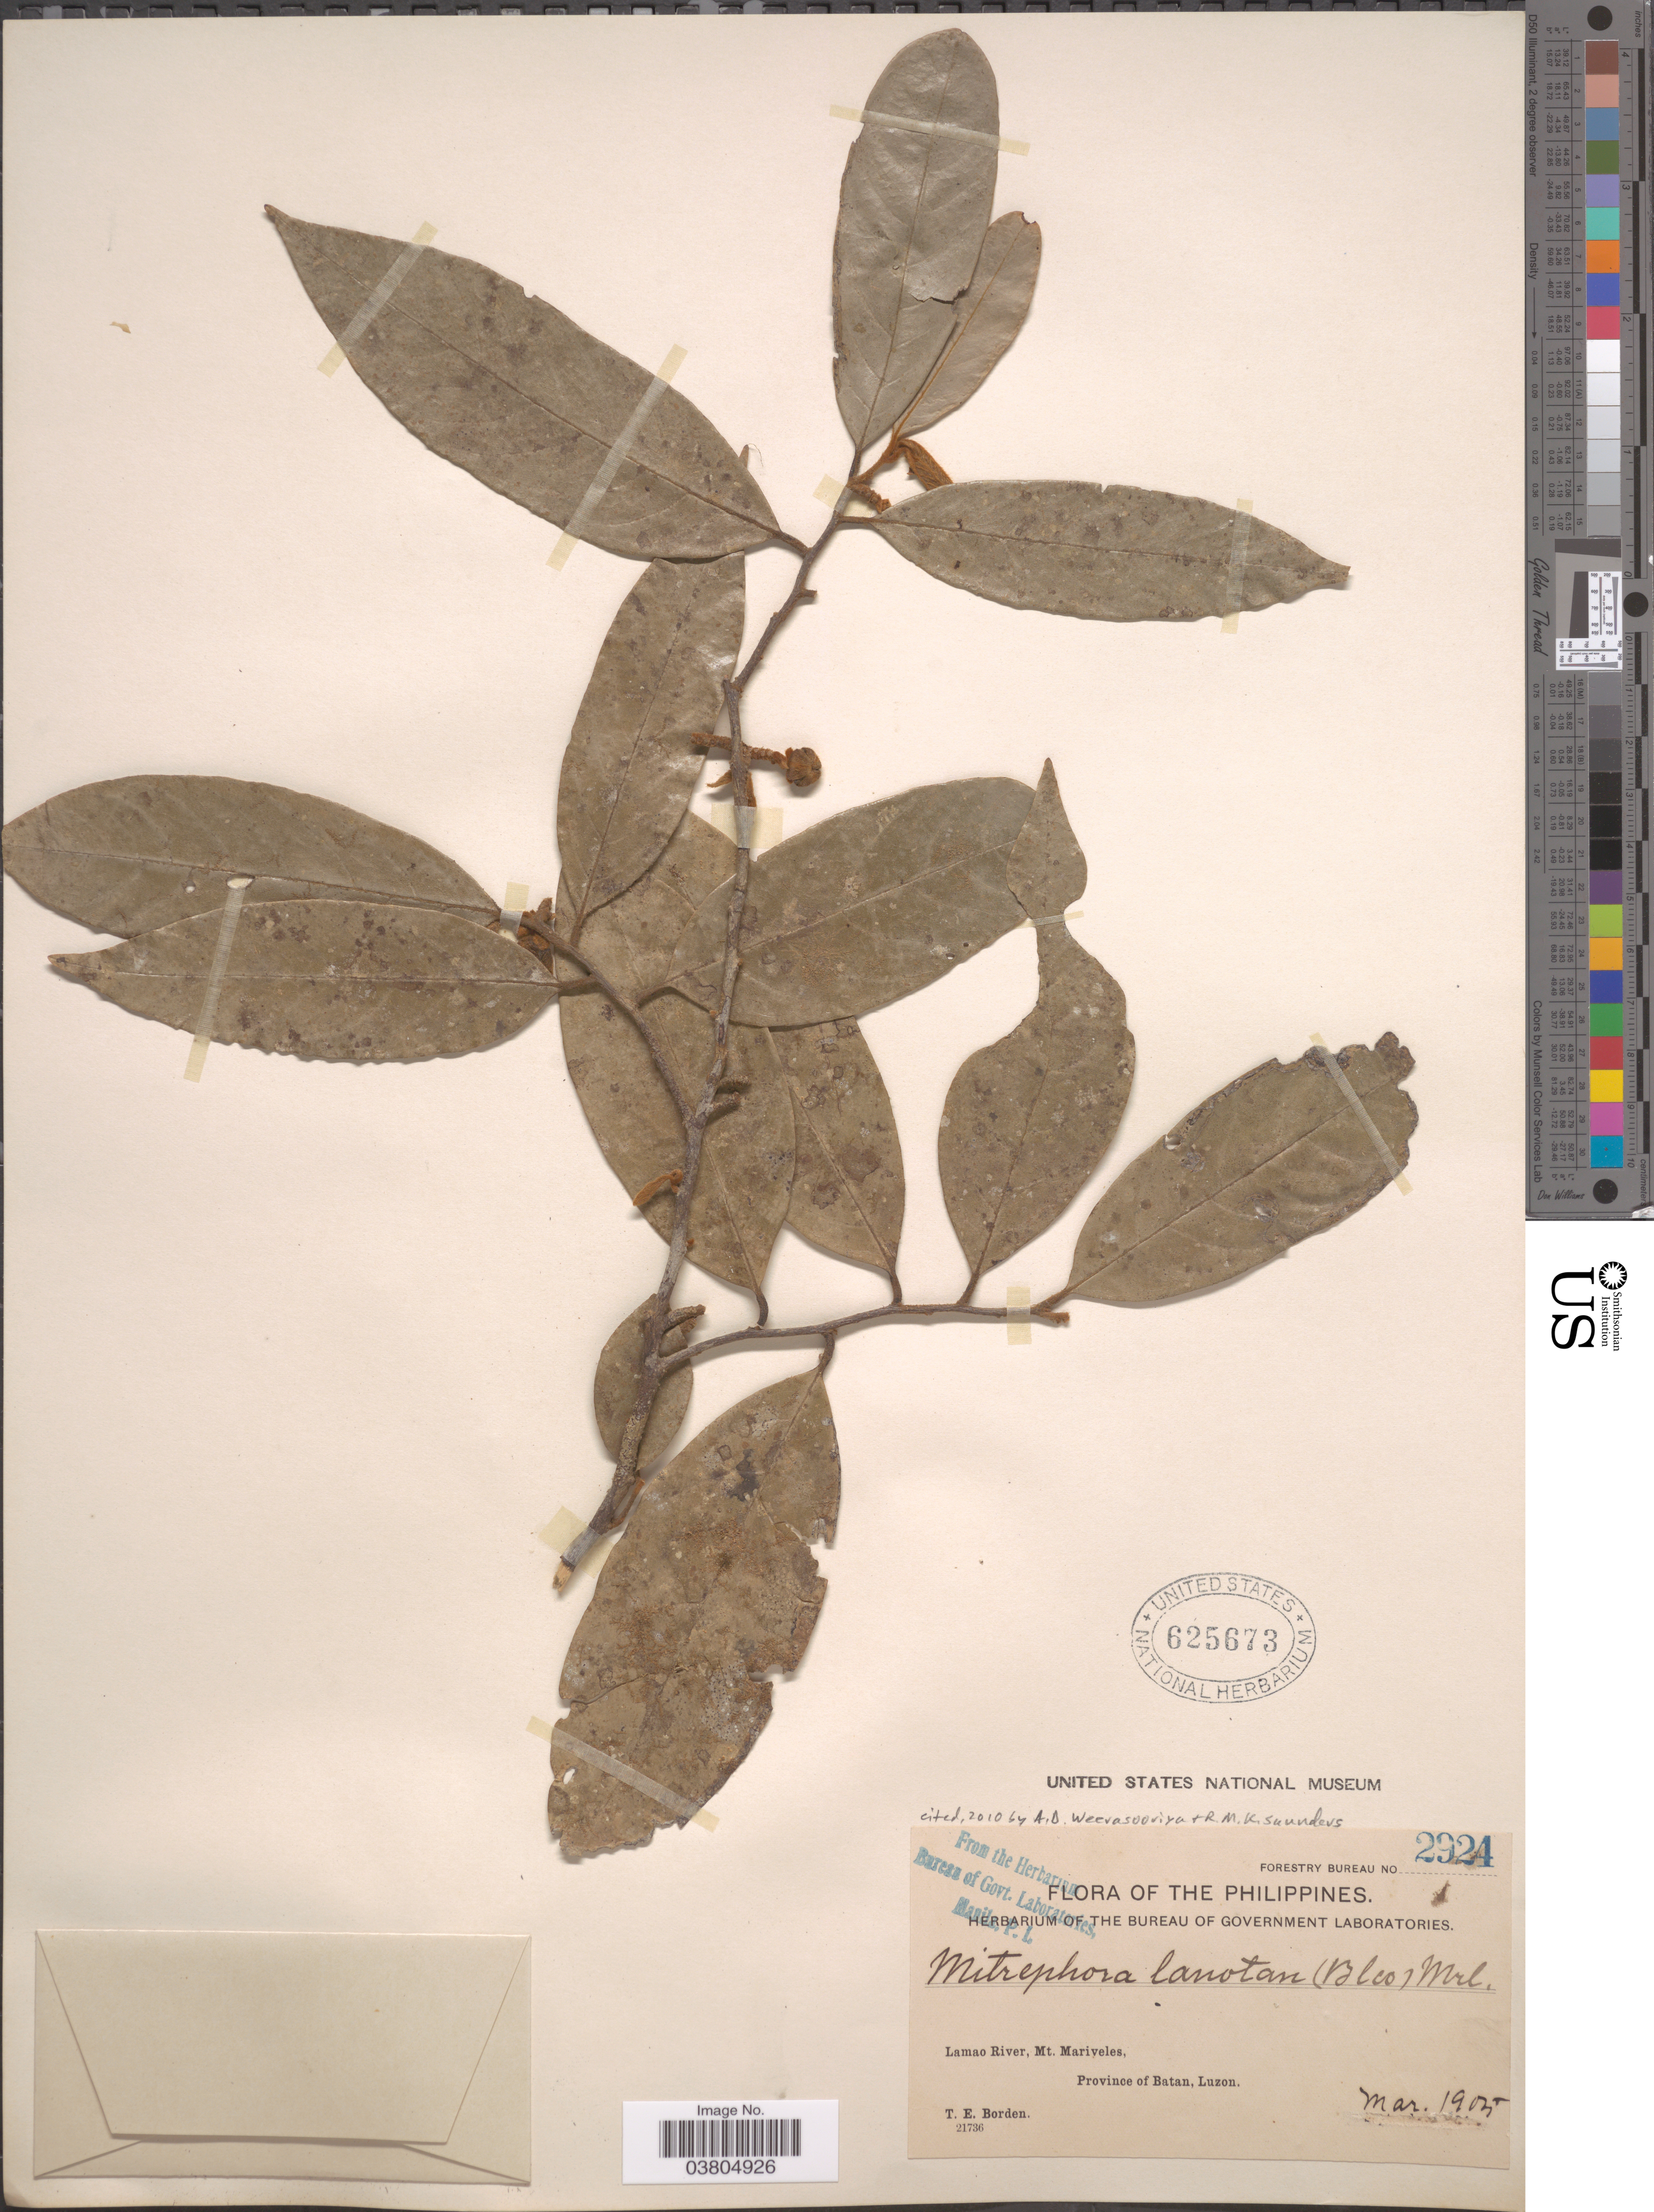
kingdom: Plantae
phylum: Tracheophyta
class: Magnoliopsida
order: Magnoliales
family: Annonaceae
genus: Mitrephora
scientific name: Mitrephora lanotan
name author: (Blanco) Merr.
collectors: T. E. Borden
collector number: Forestry Bureau 2924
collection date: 1905-03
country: Philippines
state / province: Cagayan Valley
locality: Lamao River, Mt. Mariveles, Province of Batan, Luzon.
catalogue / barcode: US 625673